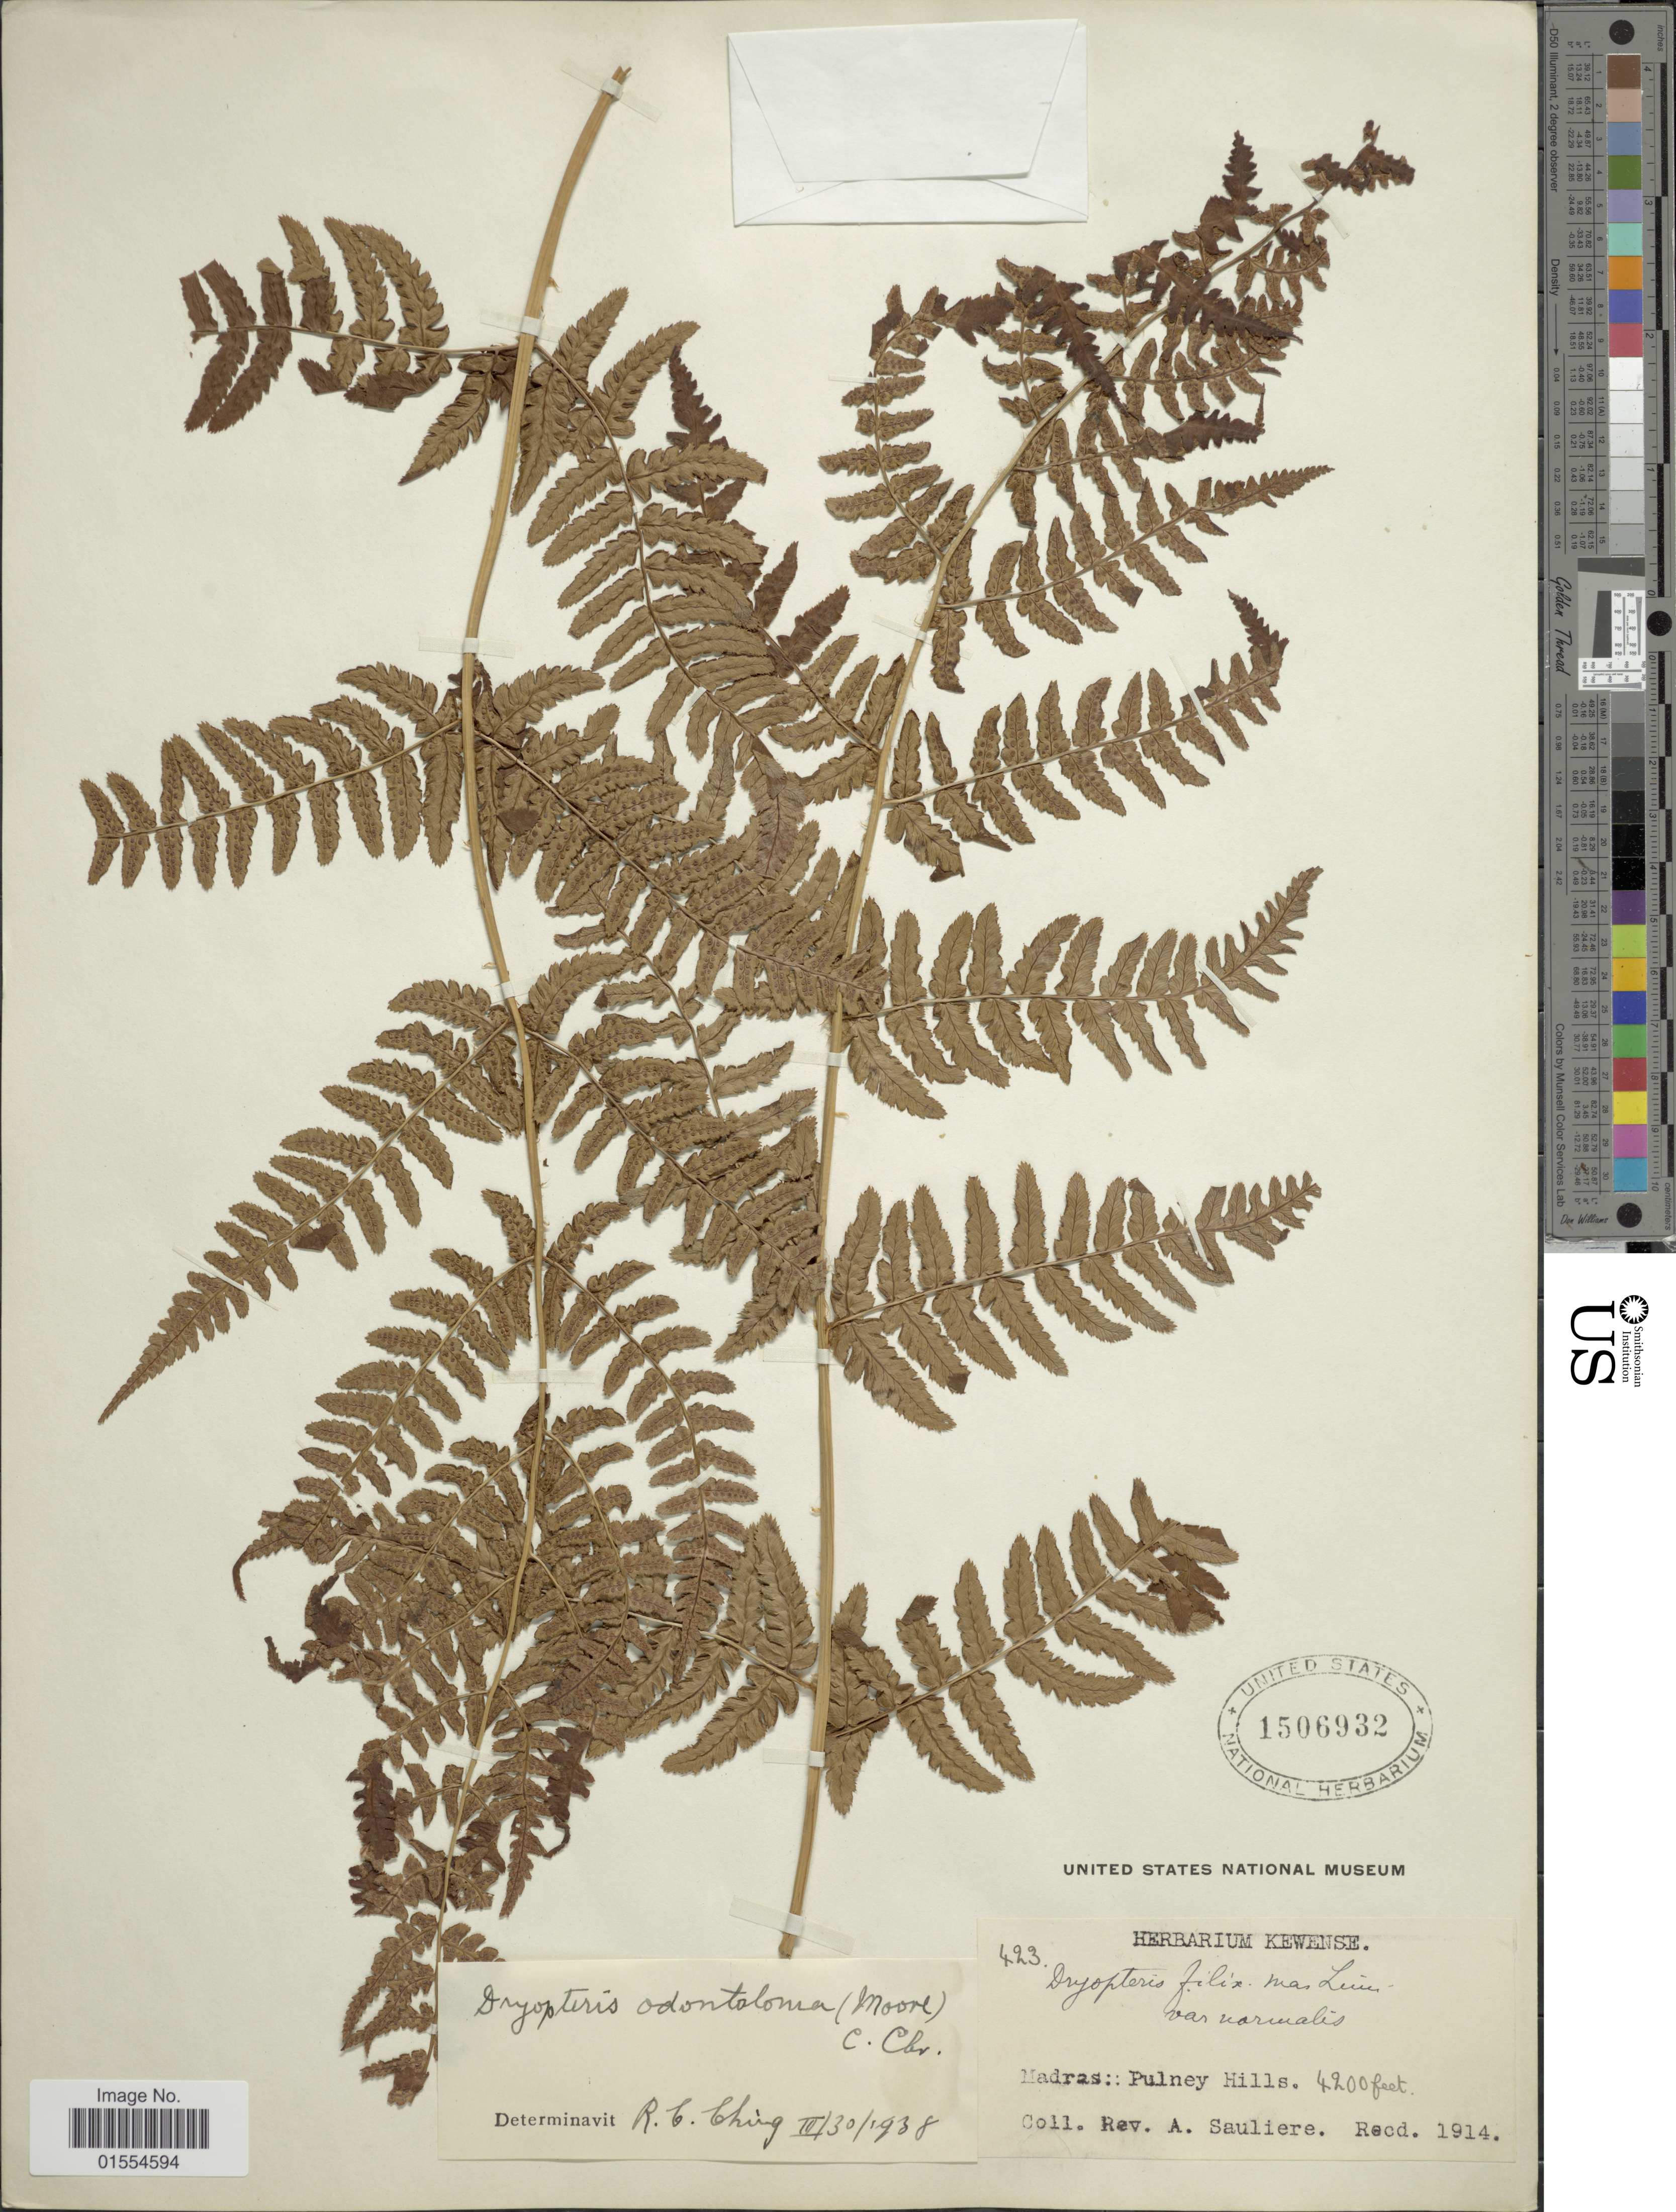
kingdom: Plantae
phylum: Tracheophyta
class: Polypodiopsida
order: Polypodiales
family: Dryopteridaceae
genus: Dryopteris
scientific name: Dryopteris odontoloma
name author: (Bedd.) C. Chr.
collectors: A. Sauliere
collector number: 423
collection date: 1914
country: India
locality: Madras: Pulney Hills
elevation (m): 1280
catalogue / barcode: US 1506932